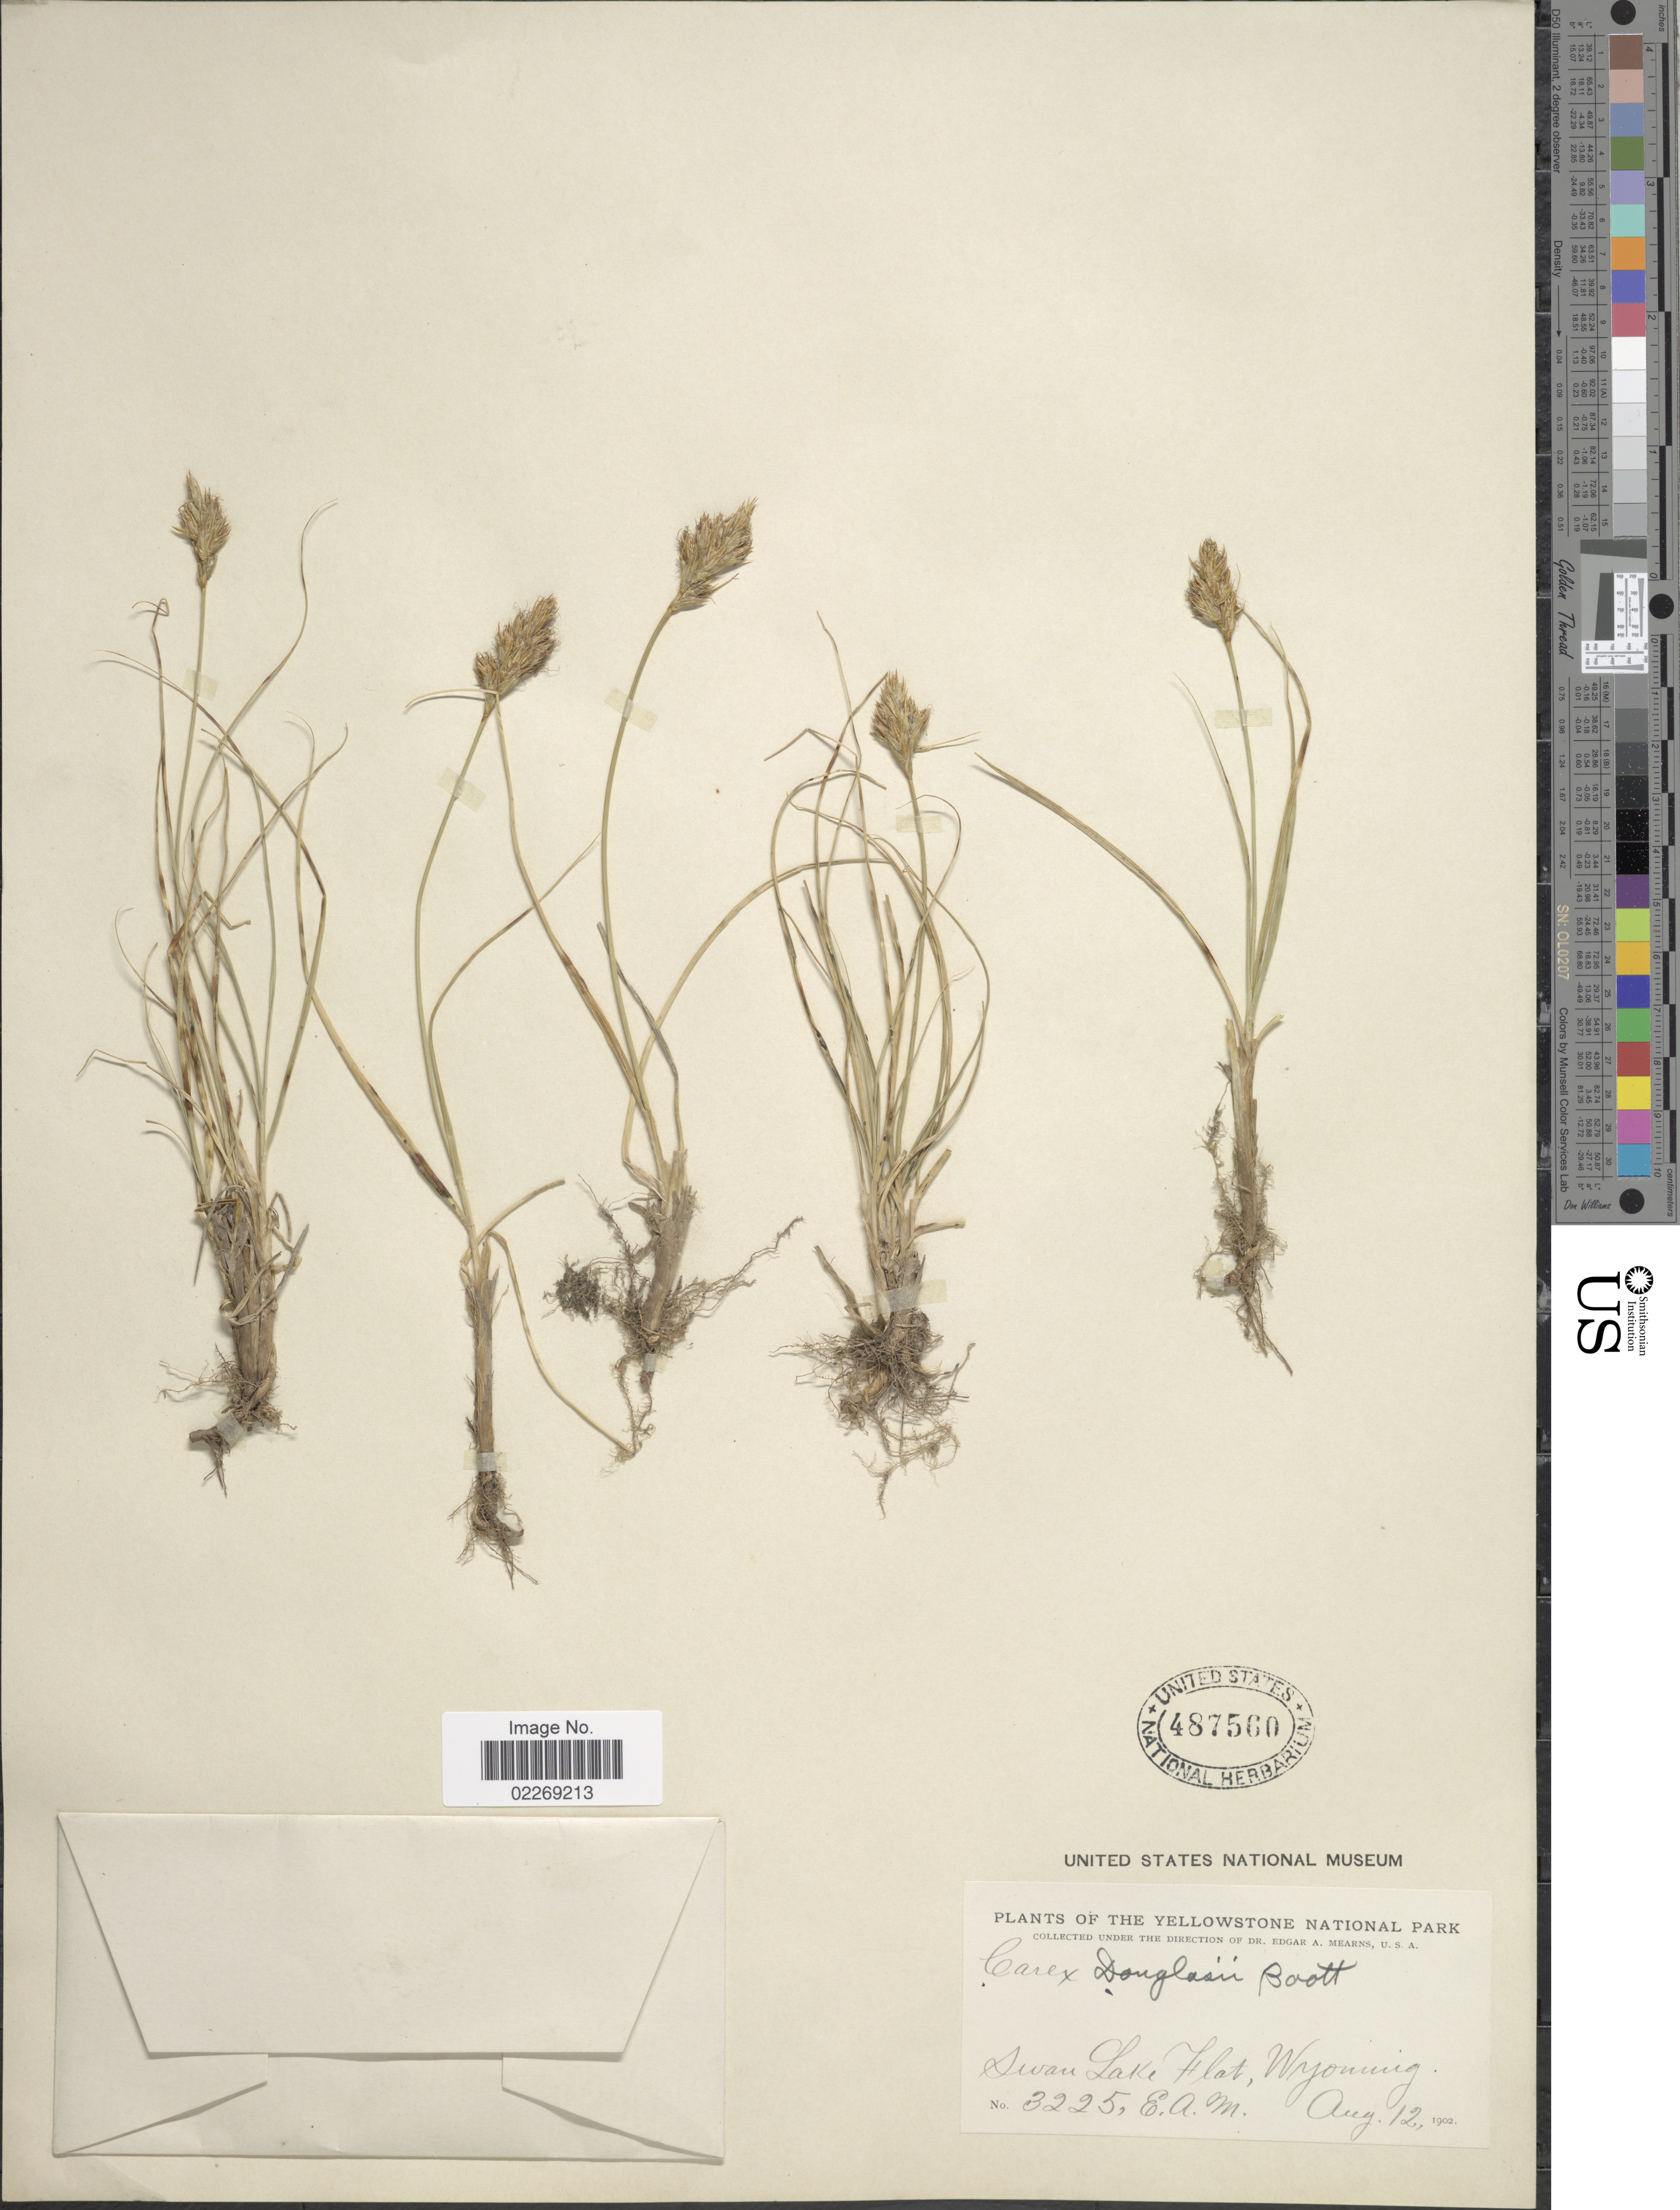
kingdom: Plantae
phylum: Tracheophyta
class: Liliopsida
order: Poales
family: Cyperaceae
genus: Carex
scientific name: Carex douglasii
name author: Boott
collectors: E. A. Mearns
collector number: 3225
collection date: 1902-08-12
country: United States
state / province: Wyoming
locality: Yellowstone National Park. Swan Lake Flat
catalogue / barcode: US 487560